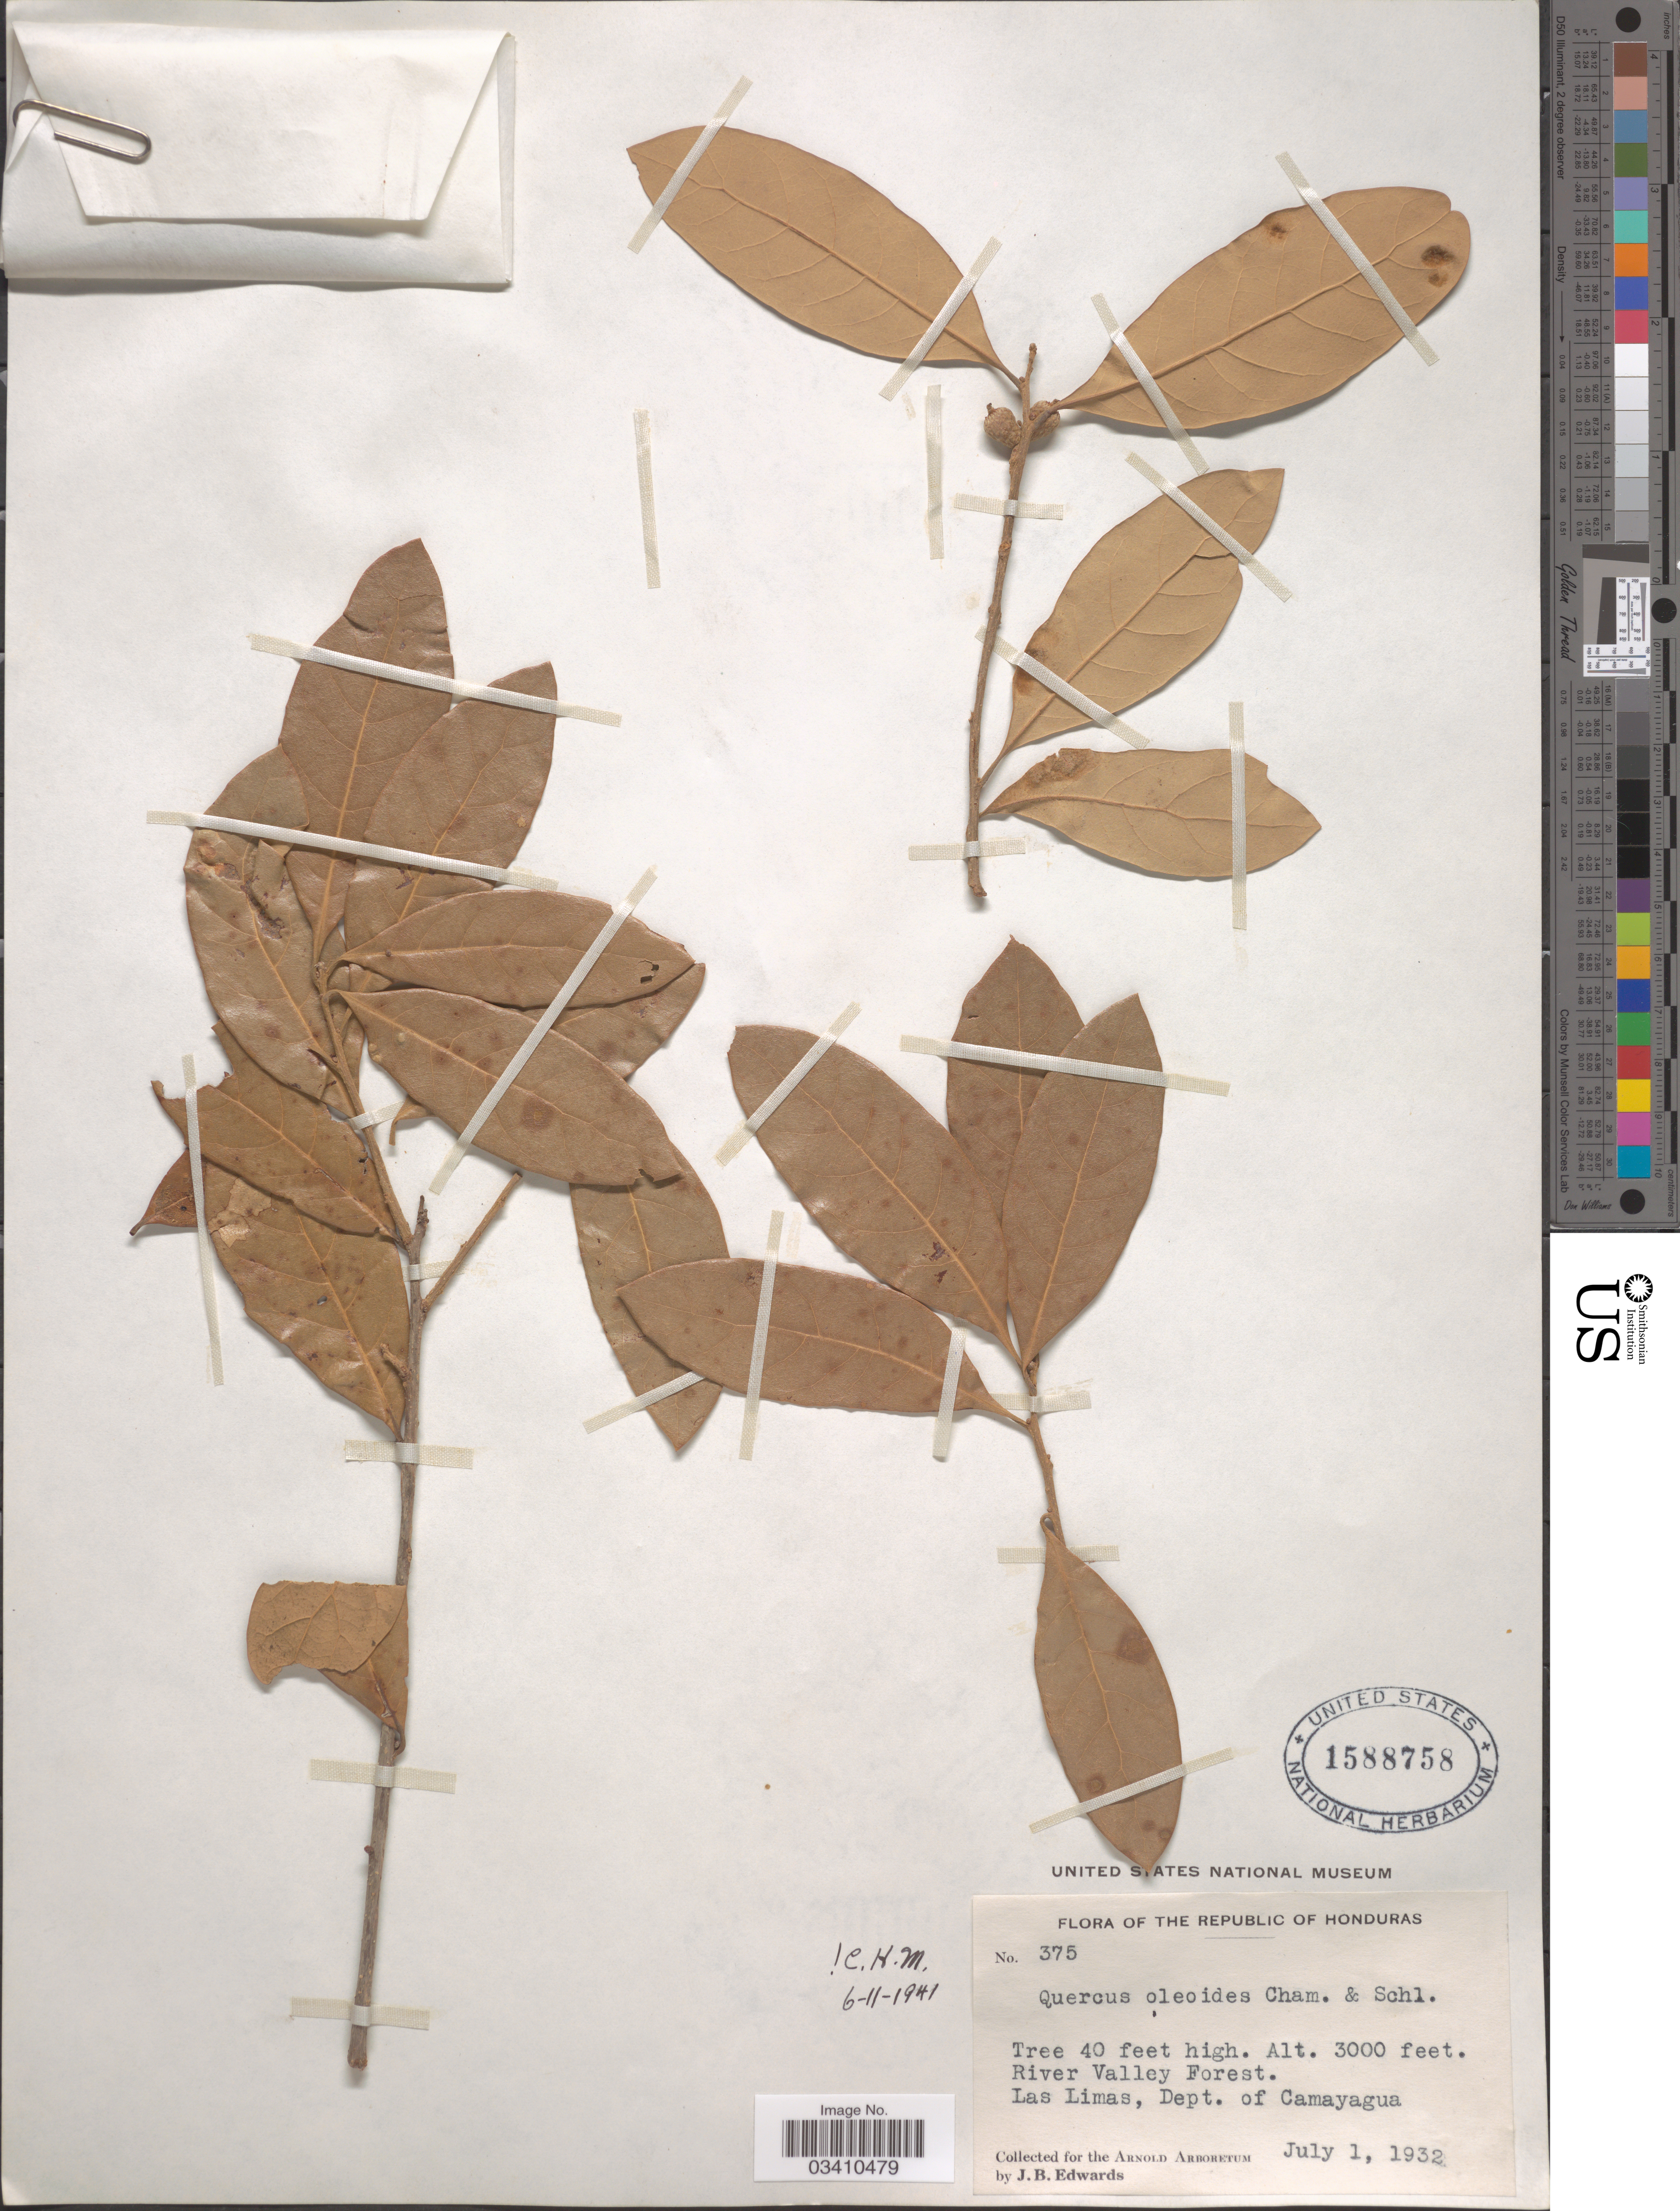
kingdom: Plantae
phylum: Tracheophyta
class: Magnoliopsida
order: Fagales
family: Fagaceae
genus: Quercus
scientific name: Quercus oleoides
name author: Schltdl. & Cham.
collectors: J. B. Edwards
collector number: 375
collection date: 1932-07-01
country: Honduras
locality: River Valley Forest. Las Limas, Dept. of Camayagua.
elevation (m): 914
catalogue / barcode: US 1588758